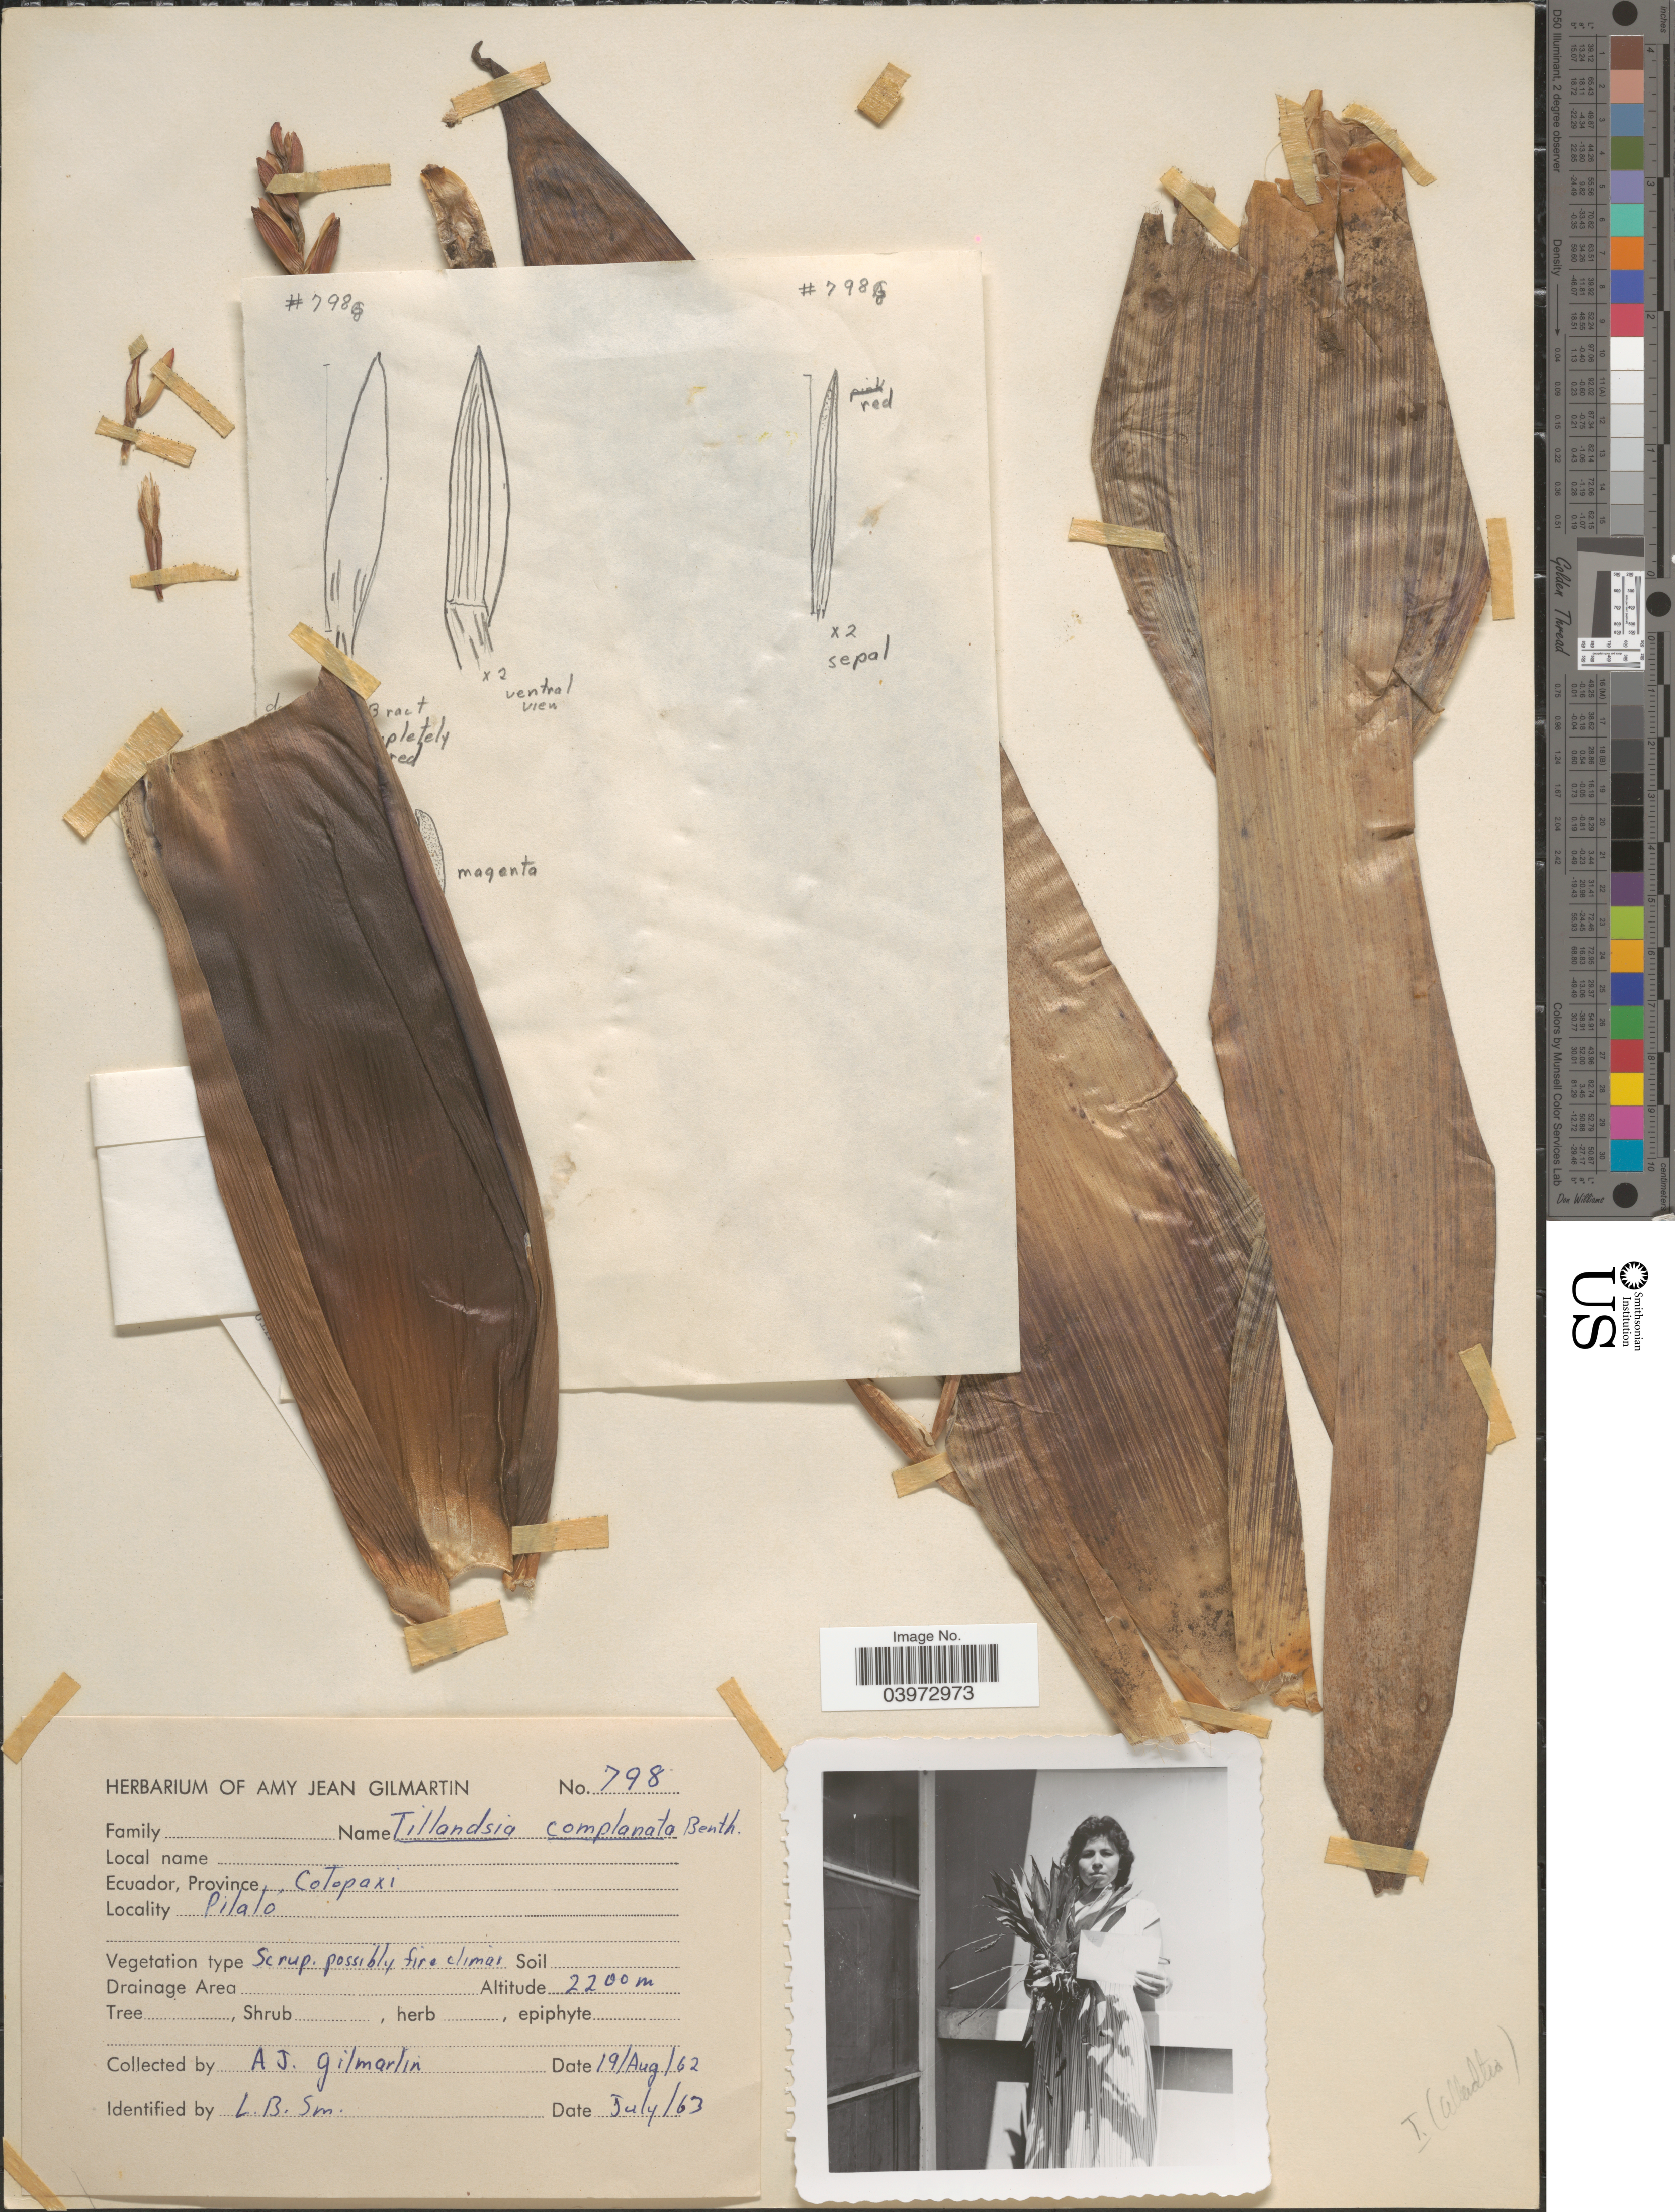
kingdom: Plantae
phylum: Tracheophyta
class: Liliopsida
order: Poales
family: Bromeliaceae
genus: Tillandsia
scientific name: Tillandsia complanata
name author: Benth.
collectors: A. J. Gilmartin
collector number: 798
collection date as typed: Transcribed d/m/y: 19/8/62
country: Ecuador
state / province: Cotopaxi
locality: Pilaló.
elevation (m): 2200